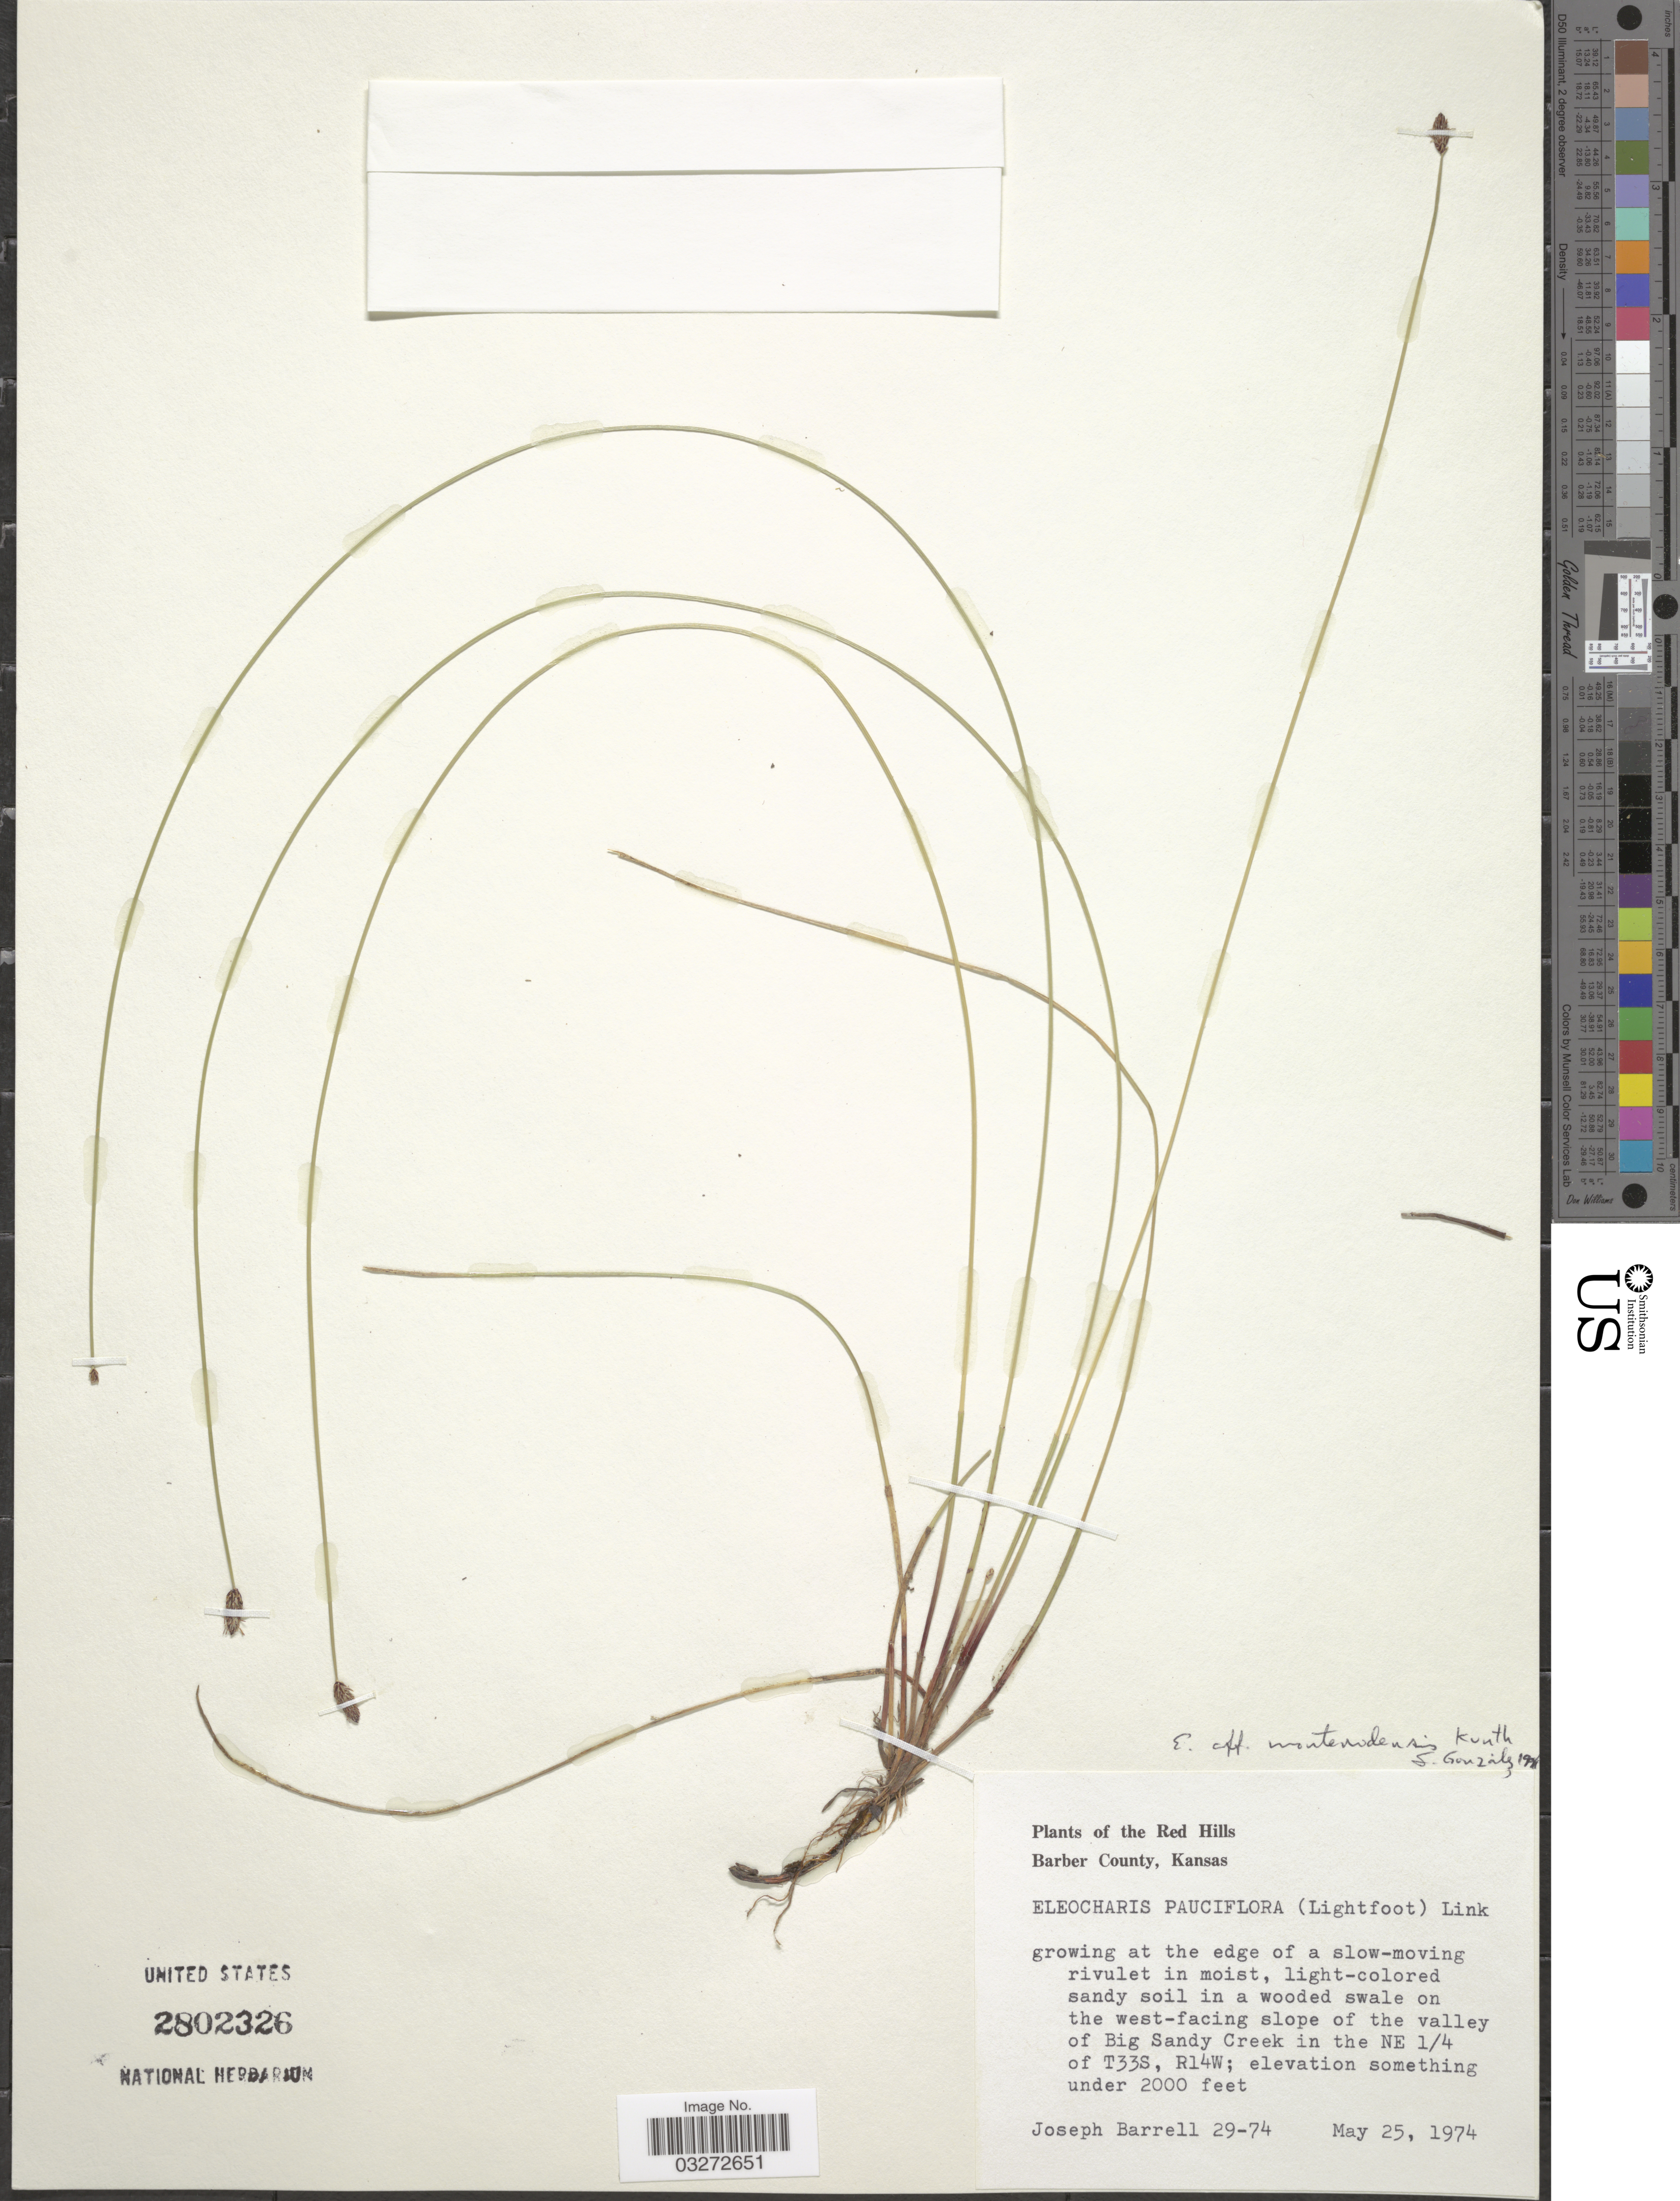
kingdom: Plantae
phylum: Tracheophyta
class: Liliopsida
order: Poales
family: Cyperaceae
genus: Eleocharis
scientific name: Eleocharis montevidensis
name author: Kunth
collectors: J. Barrell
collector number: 29-74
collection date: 1974-05-25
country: United States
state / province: Kansas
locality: The Red Hills. Barber County. Sandy soil in a wooded swale on the west-facing slope of the valley of Big Sandy Creek in the NE 1/4 of T33S, R17W.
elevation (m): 610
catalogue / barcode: US 2802326